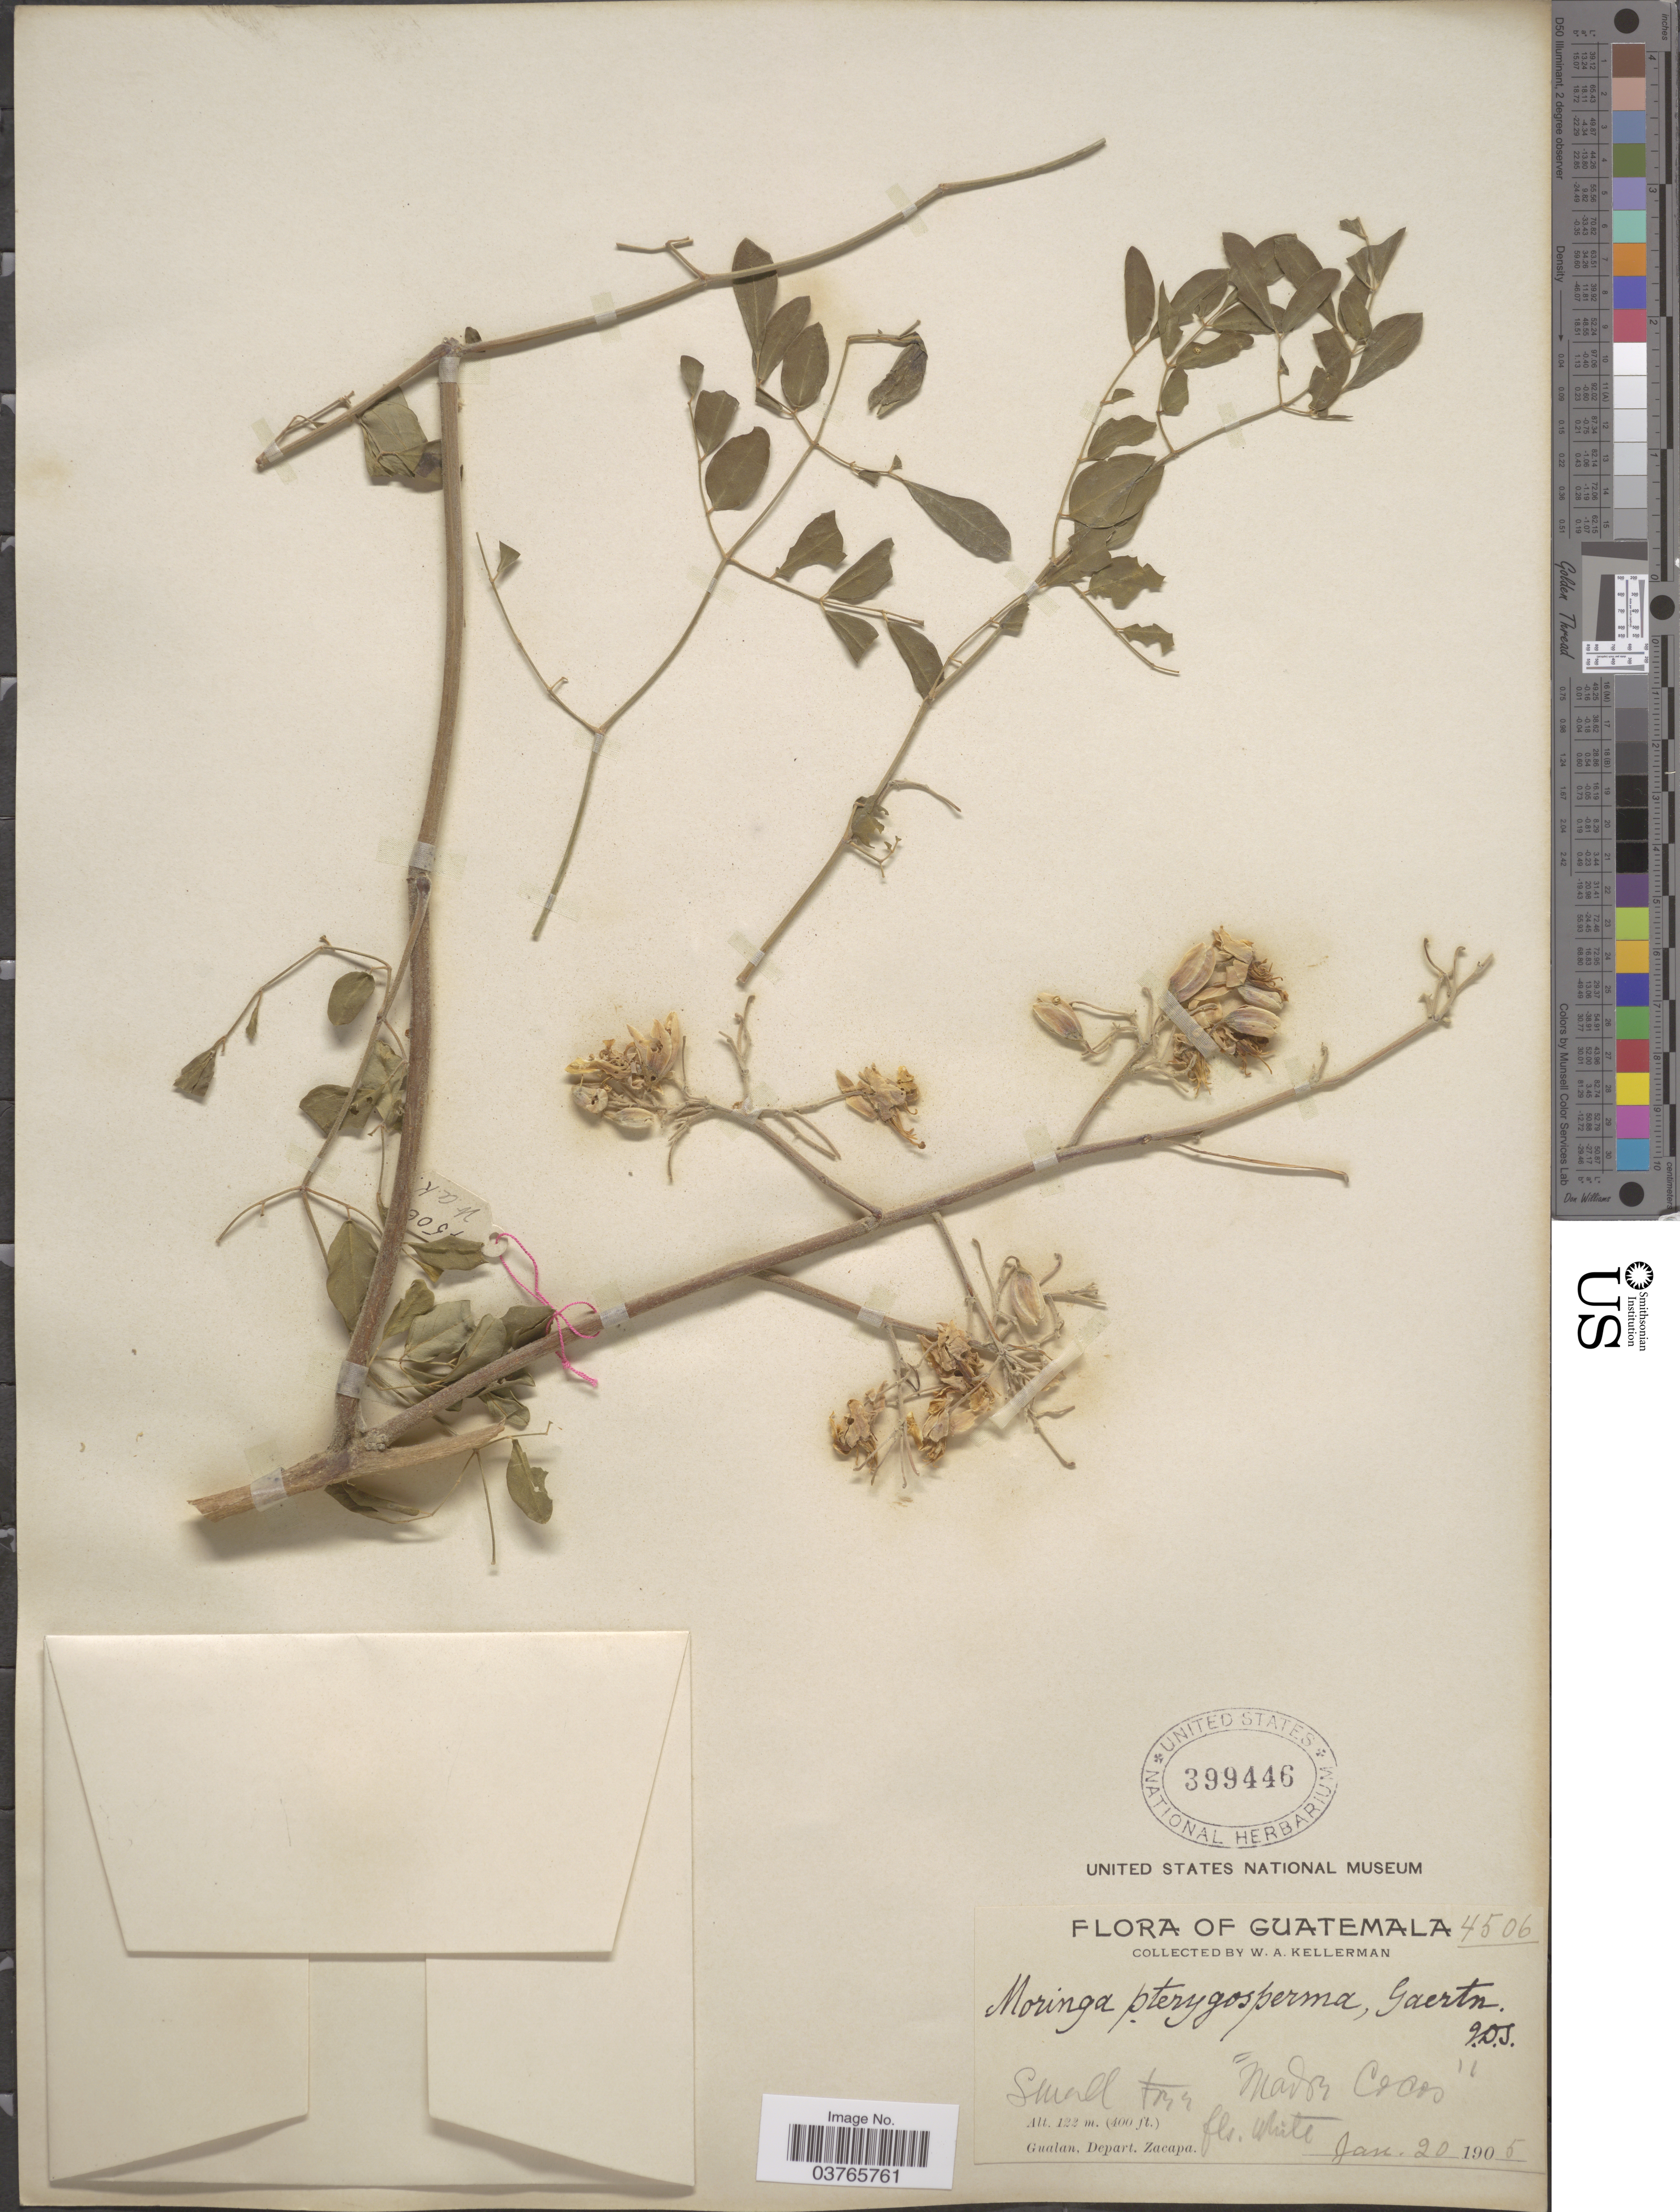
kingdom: Plantae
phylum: Tracheophyta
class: Magnoliopsida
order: Brassicales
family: Moringaceae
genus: Moringa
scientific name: Moringa oleifera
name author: Lam.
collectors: W. Kellerman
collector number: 4506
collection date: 1905-01-20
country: Guatemala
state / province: Zacapa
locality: Gualan, Depart. Zacapa.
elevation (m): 122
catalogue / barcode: US 399446